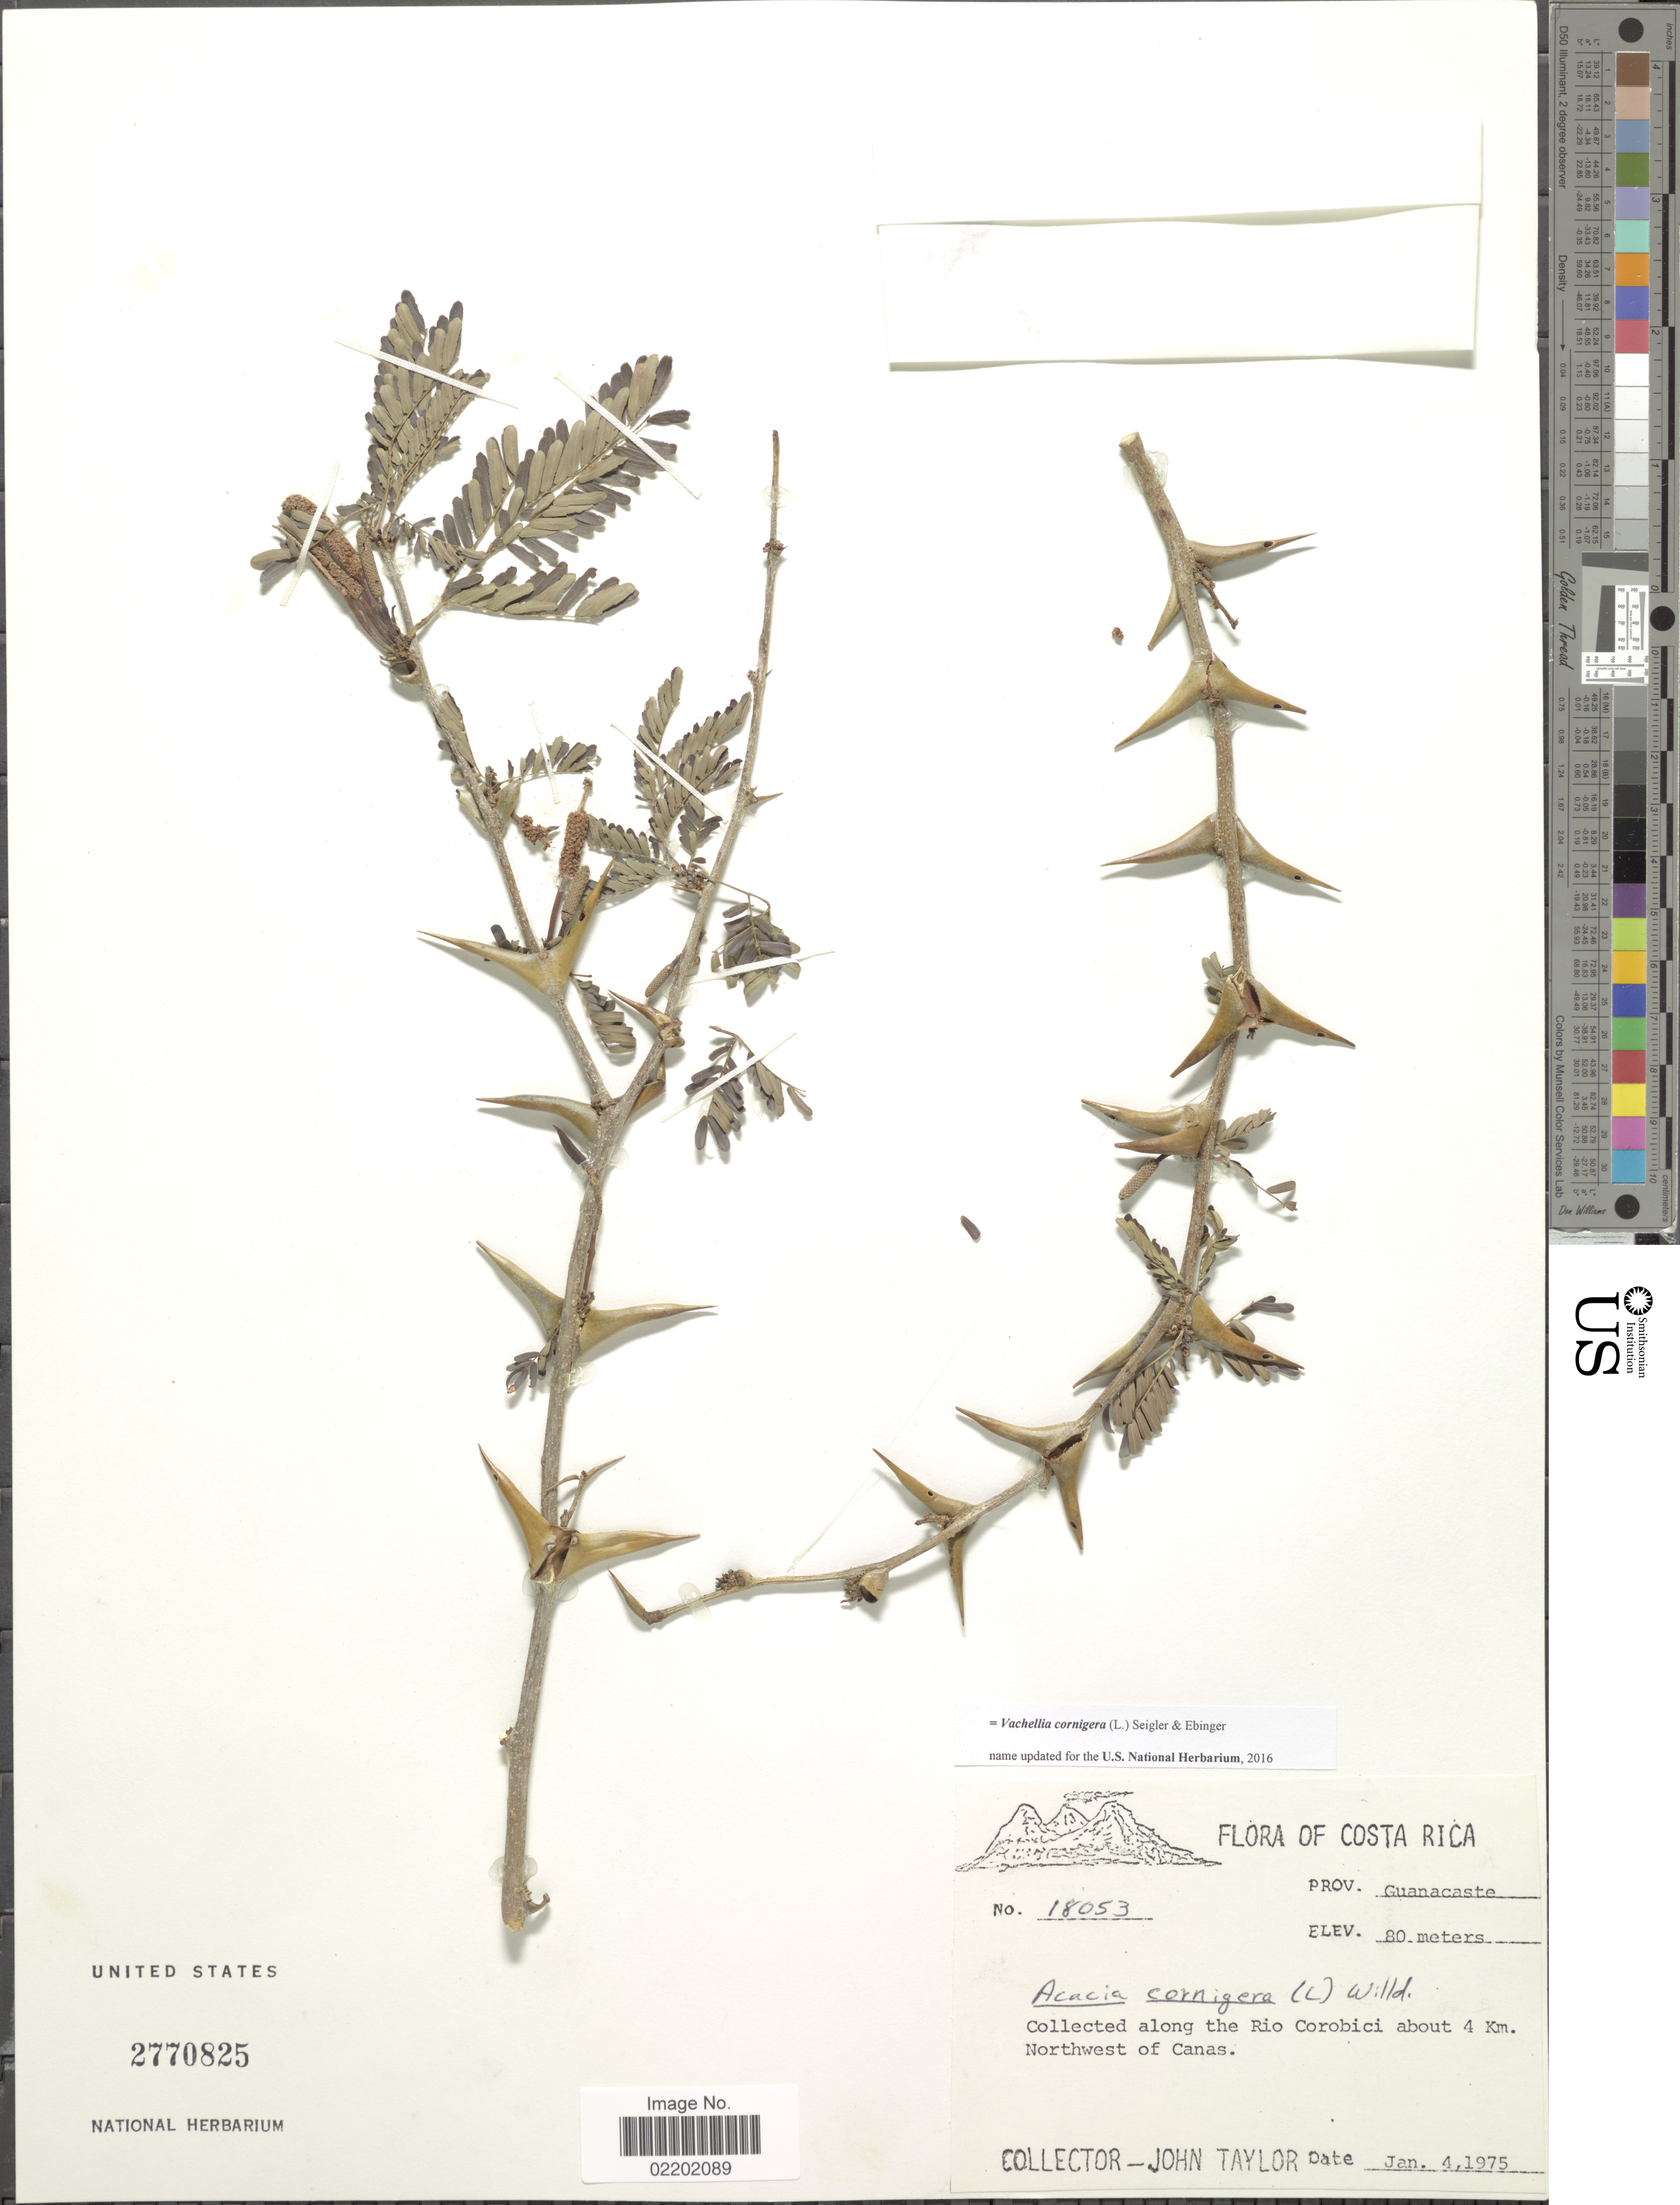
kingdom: Plantae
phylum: Tracheophyta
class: Magnoliopsida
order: Fabales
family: Fabaceae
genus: Vachellia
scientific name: Vachellia cornigera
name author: (L.) Seigler & Ebinger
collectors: J. Taylor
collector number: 18053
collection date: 1975-01-04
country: Costa Rica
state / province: Guanacaste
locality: Along the Rio Corobici about 4 Km. Northwest of Canas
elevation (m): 80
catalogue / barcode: US 2770825